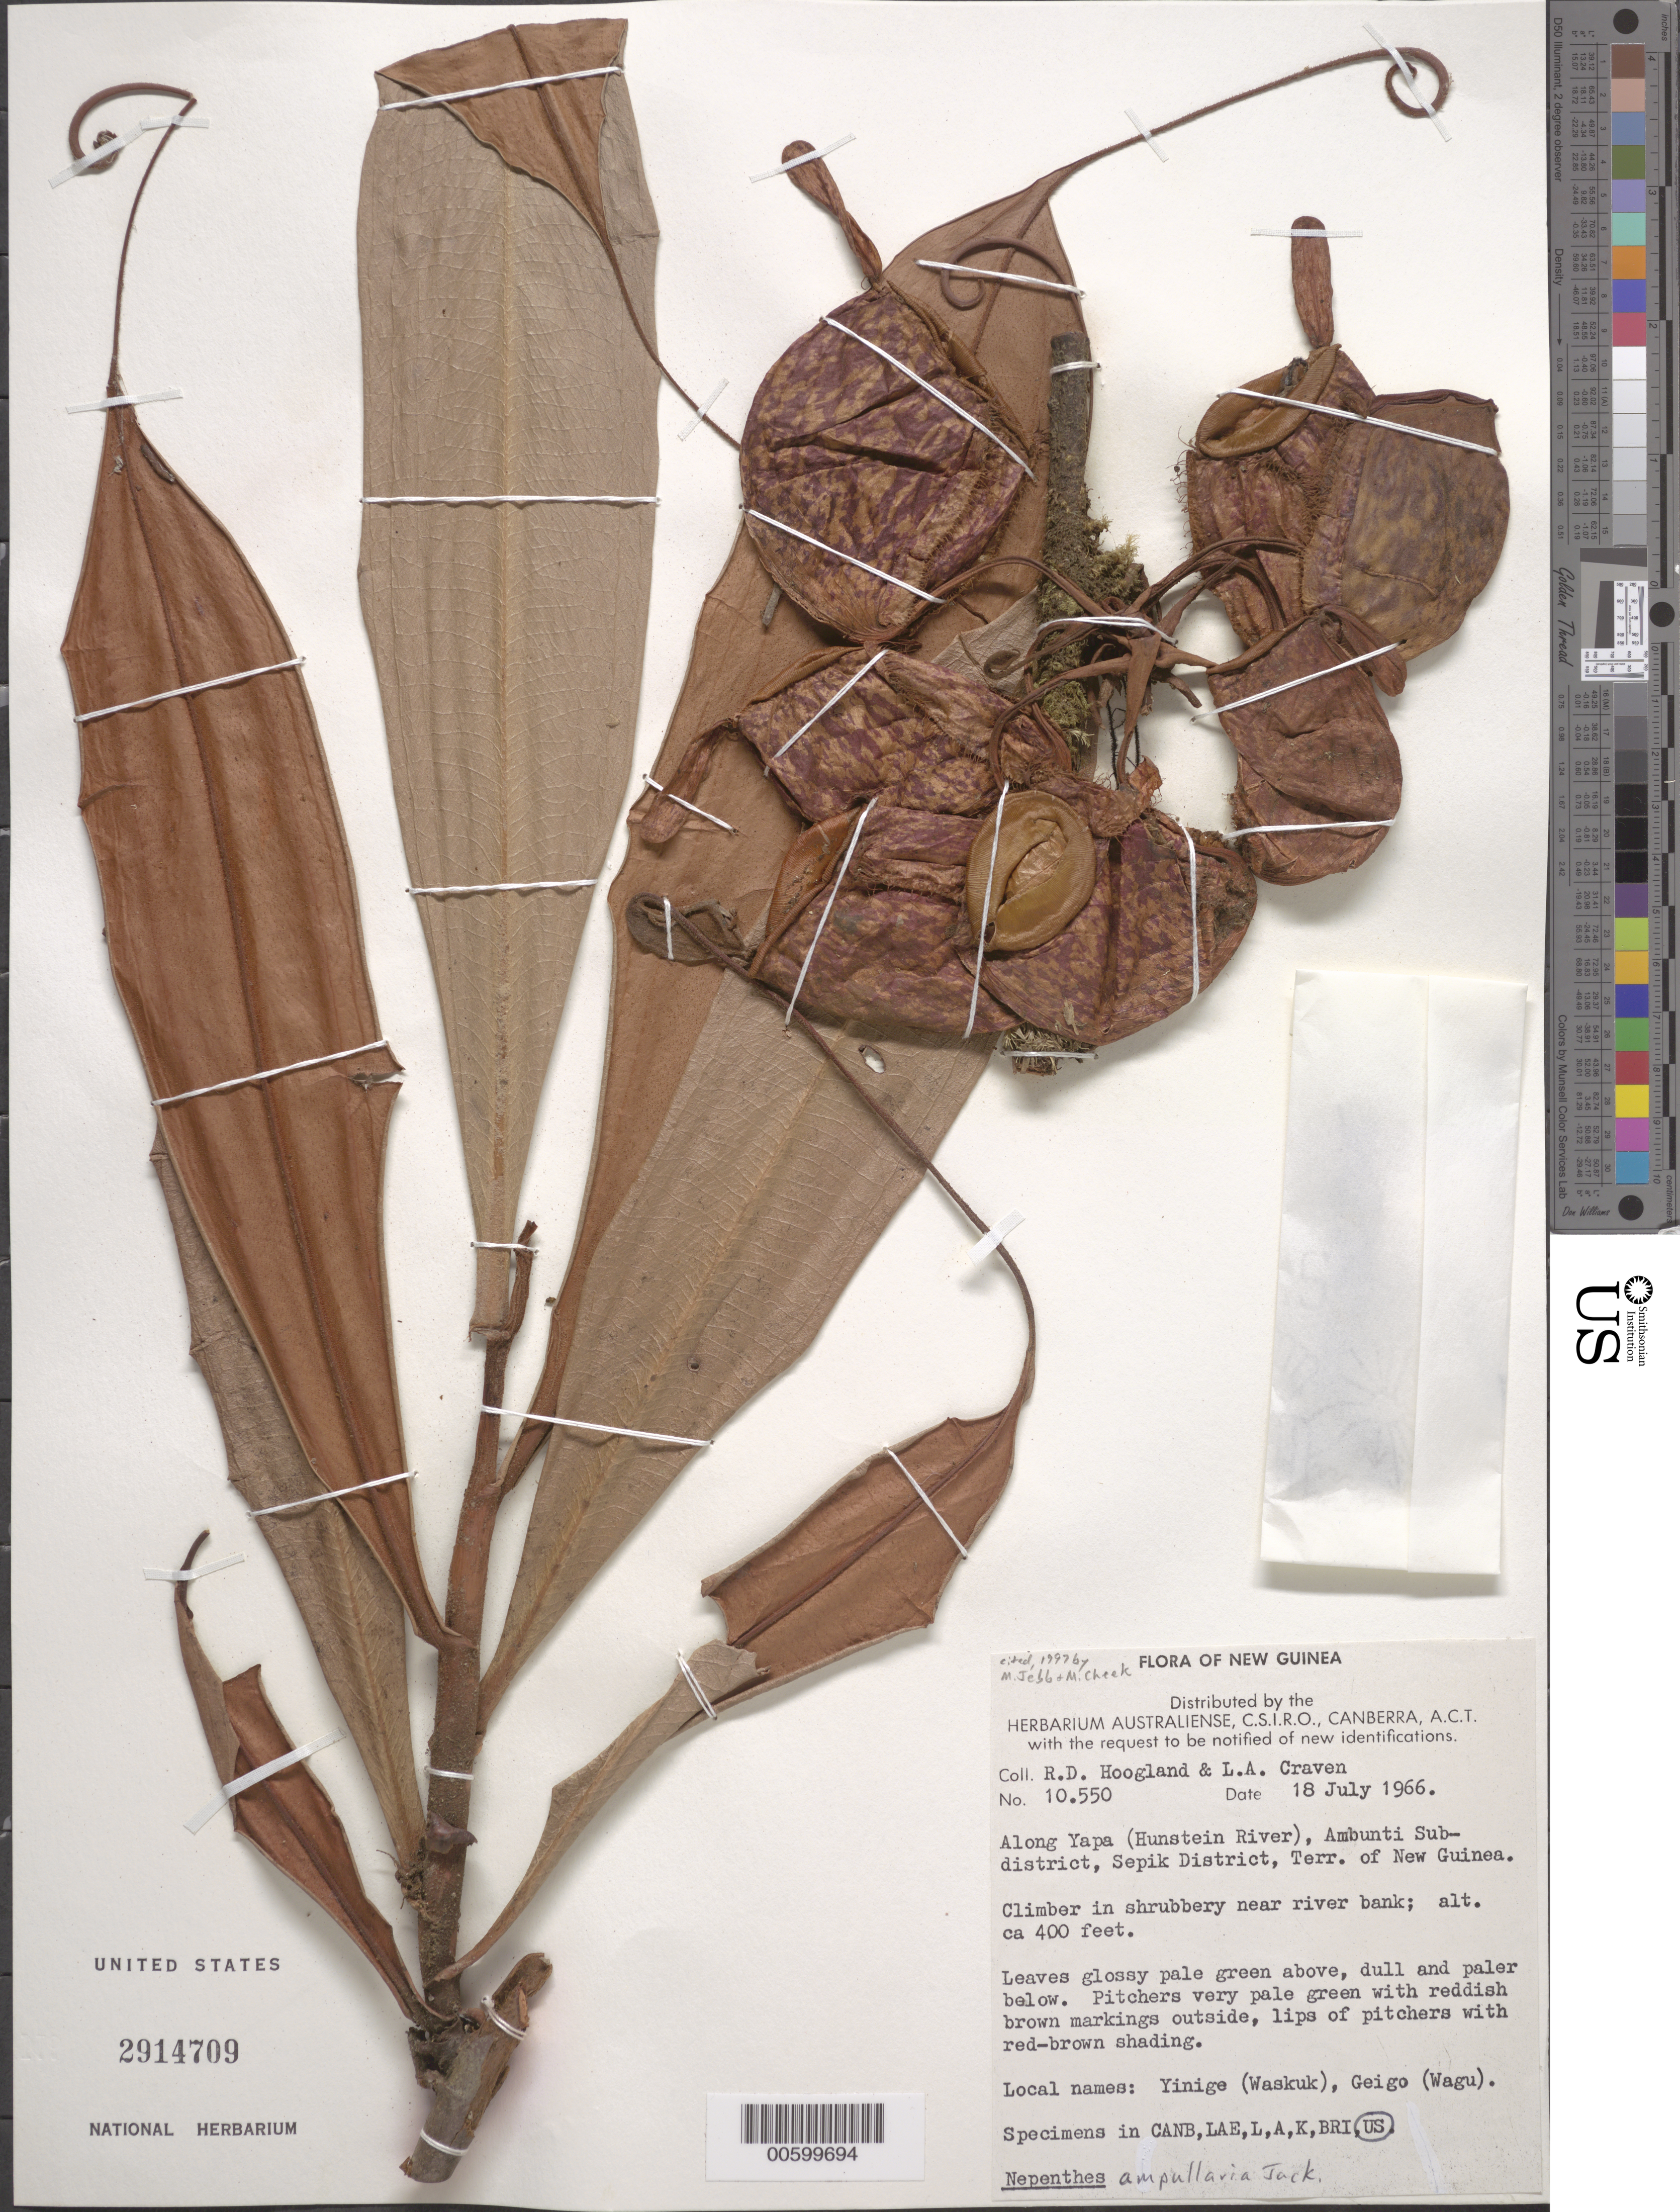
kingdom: Plantae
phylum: Tracheophyta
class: Magnoliopsida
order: Caryophyllales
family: Nepenthaceae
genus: Nepenthes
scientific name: Nepenthes ampullaria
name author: Jack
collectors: R. D. Hoogland & L. A. Craven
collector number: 10550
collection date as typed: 18 Jul 1966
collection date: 1966-07-18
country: Papua New Guinea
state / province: East Sepik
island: New Guinea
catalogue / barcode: US 2914709